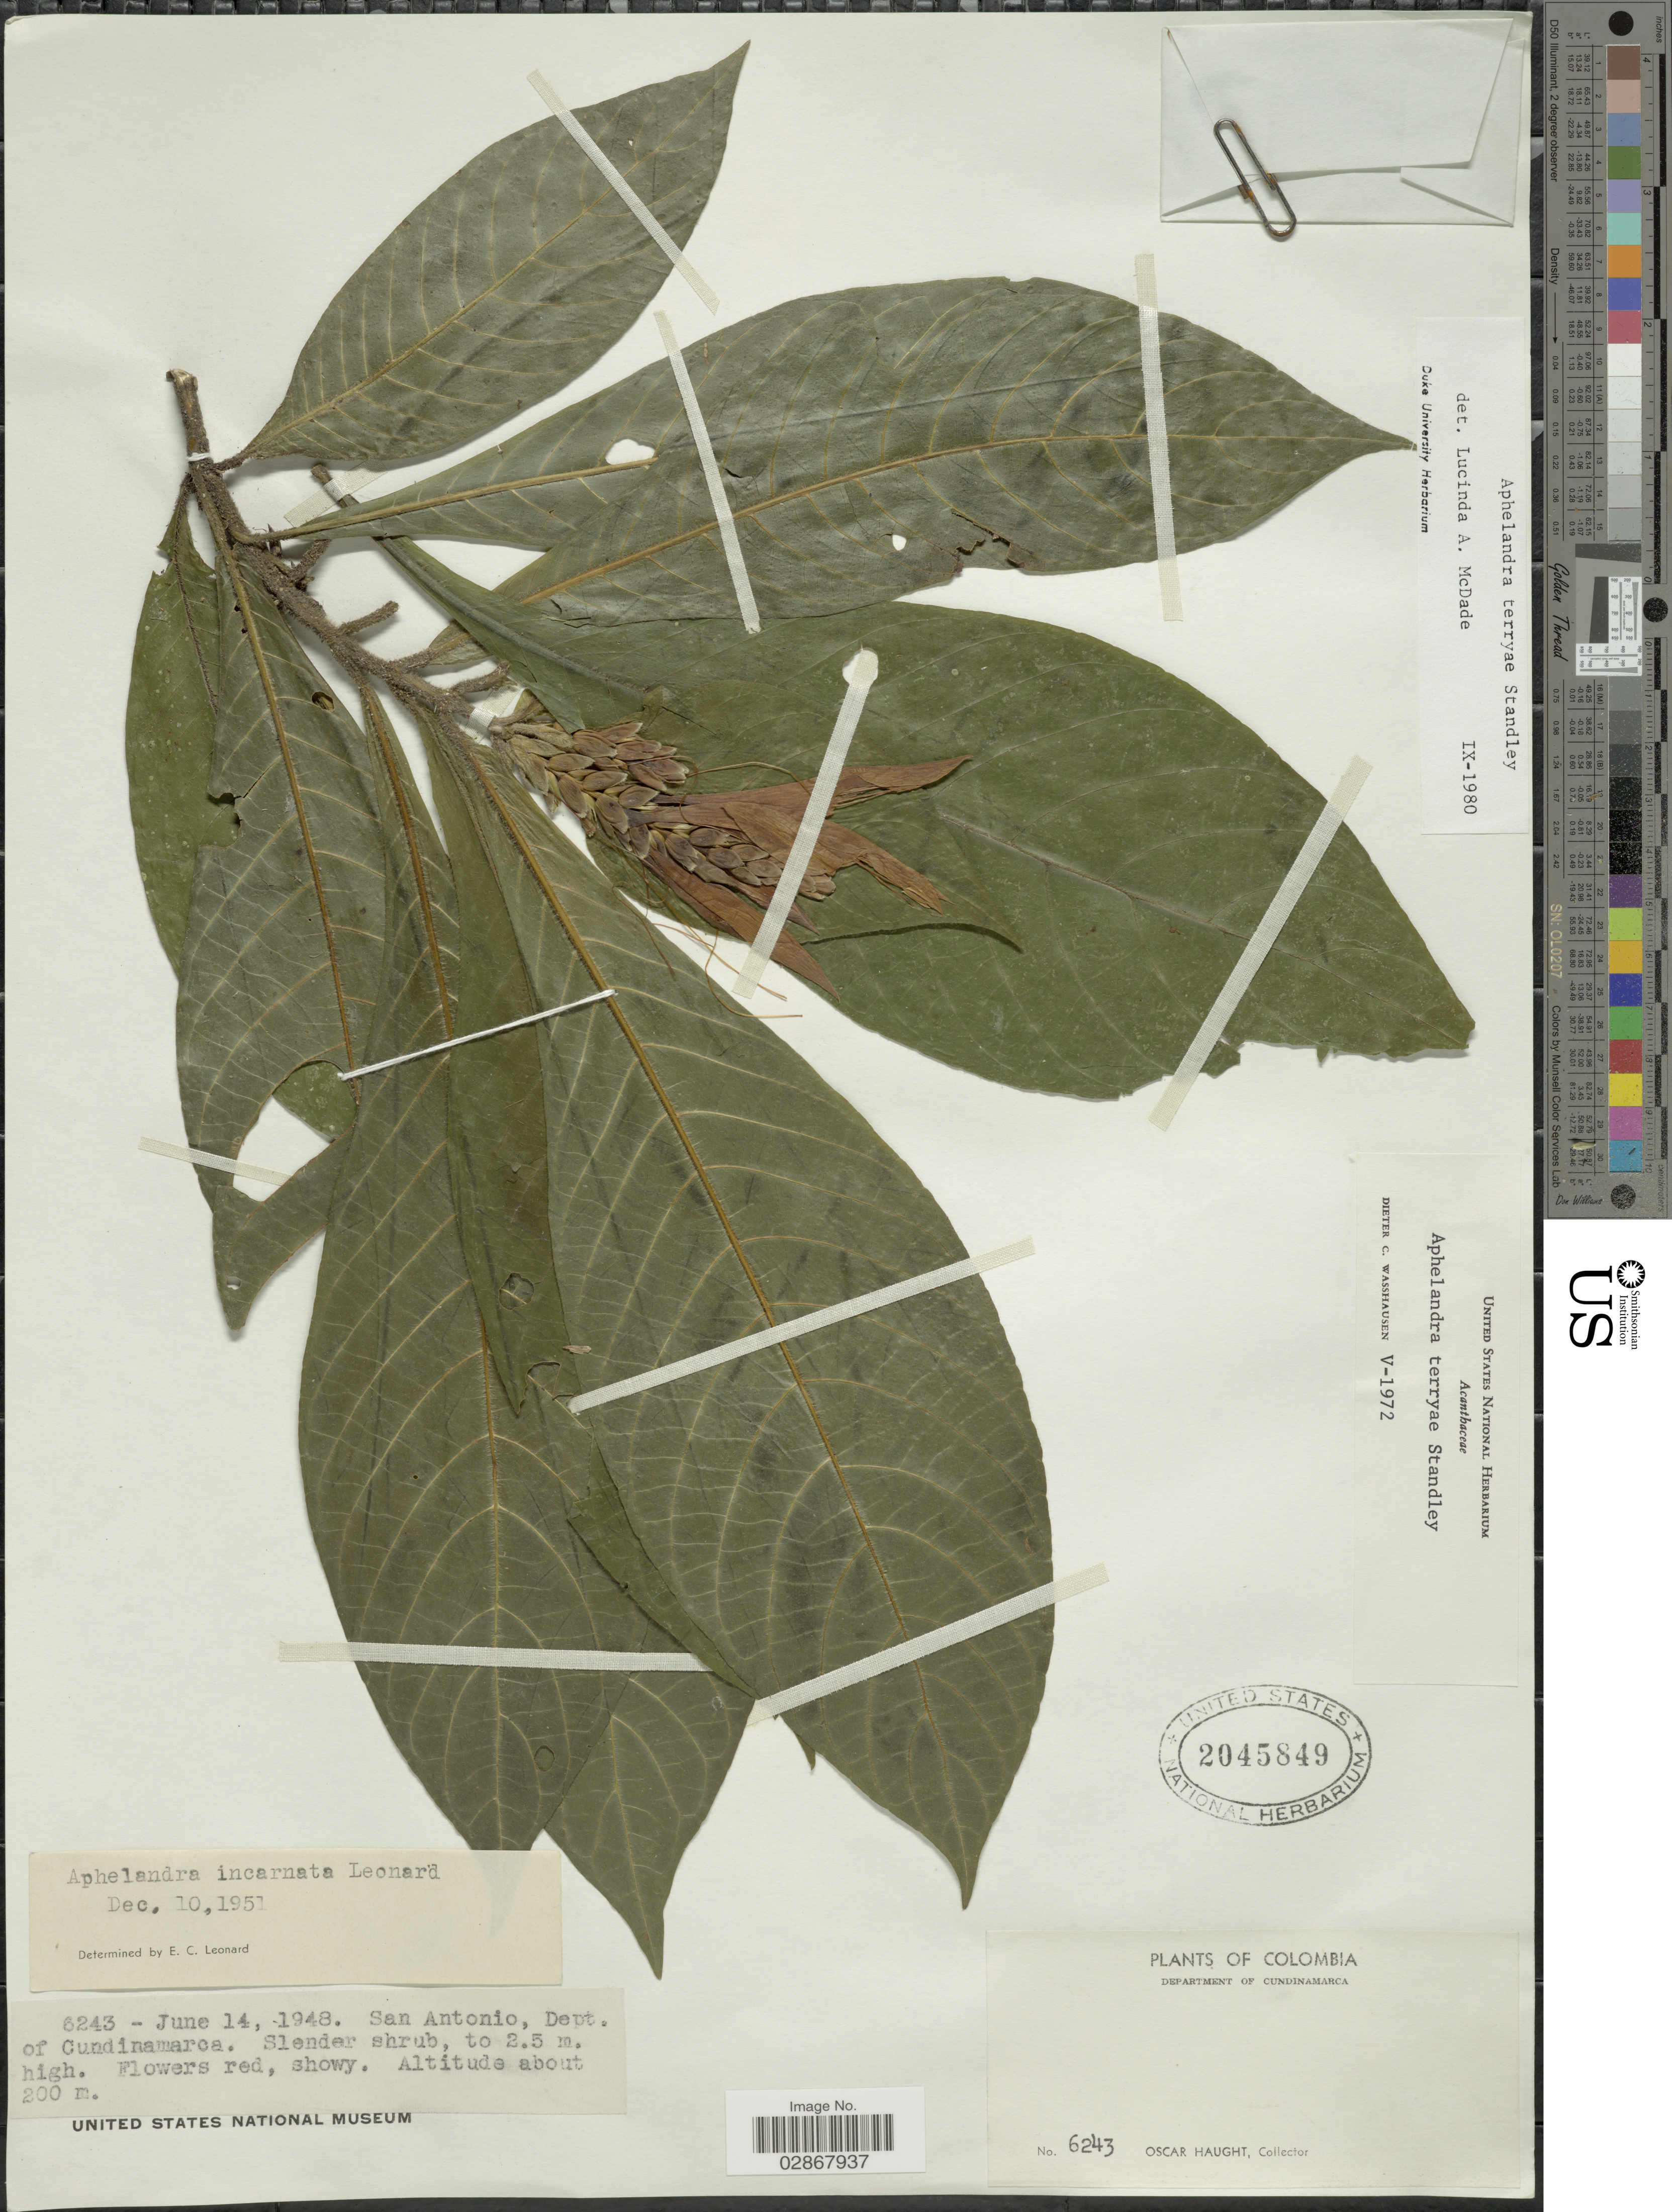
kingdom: Plantae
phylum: Tracheophyta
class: Magnoliopsida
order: Lamiales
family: Acanthaceae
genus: Aphelandra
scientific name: Aphelandra terryae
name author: Standl.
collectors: O. Haught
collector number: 6243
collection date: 1948-06-14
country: Colombia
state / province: Cundinamarca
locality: Department of Cundinamarca. San Antonio.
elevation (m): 200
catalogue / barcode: US 2045849